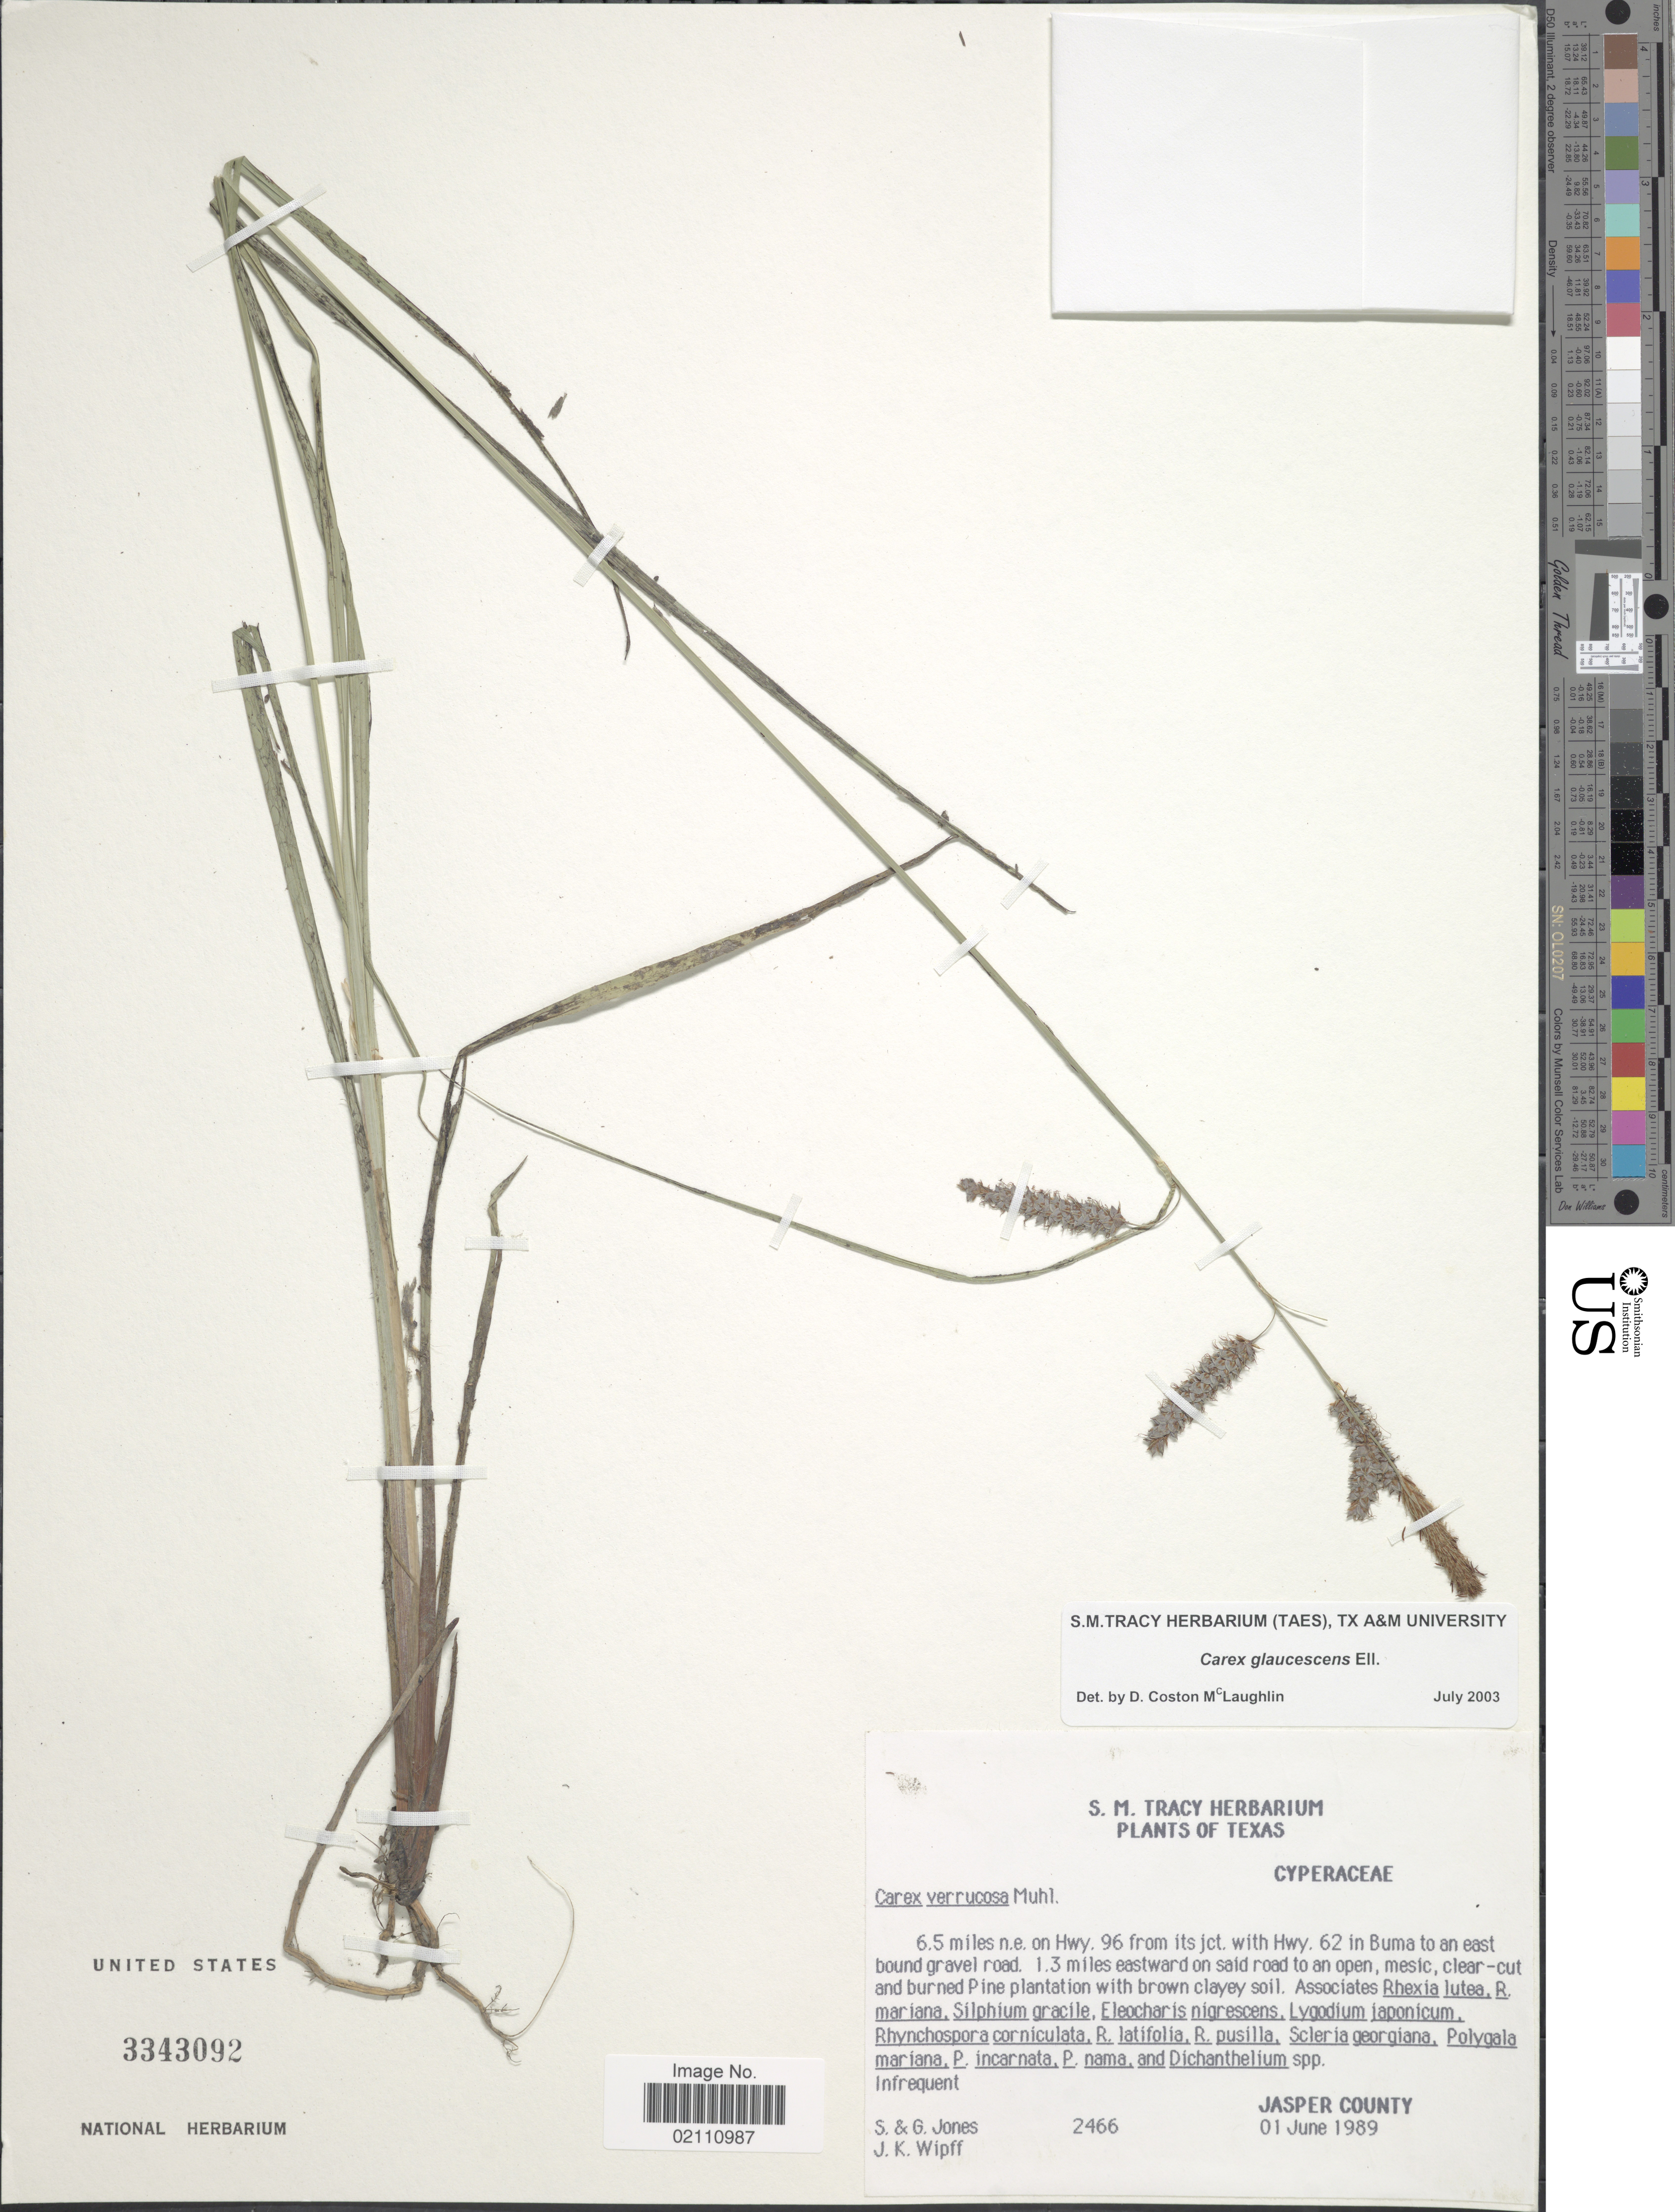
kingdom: Plantae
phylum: Tracheophyta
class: Liliopsida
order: Poales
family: Cyperaceae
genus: Carex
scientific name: Carex glaucescens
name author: Elliott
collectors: S. Jones, G. Jones & J. K. Wipff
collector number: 2466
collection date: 1989-06-01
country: United States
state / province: Texas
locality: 6.5 mile n.e. on Hwy 96 from its jct. with Hwy 62 in Buma to an east bound gravel road, 1.3 miles eastward on said road to an open, Jasper County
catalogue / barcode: US 3343092